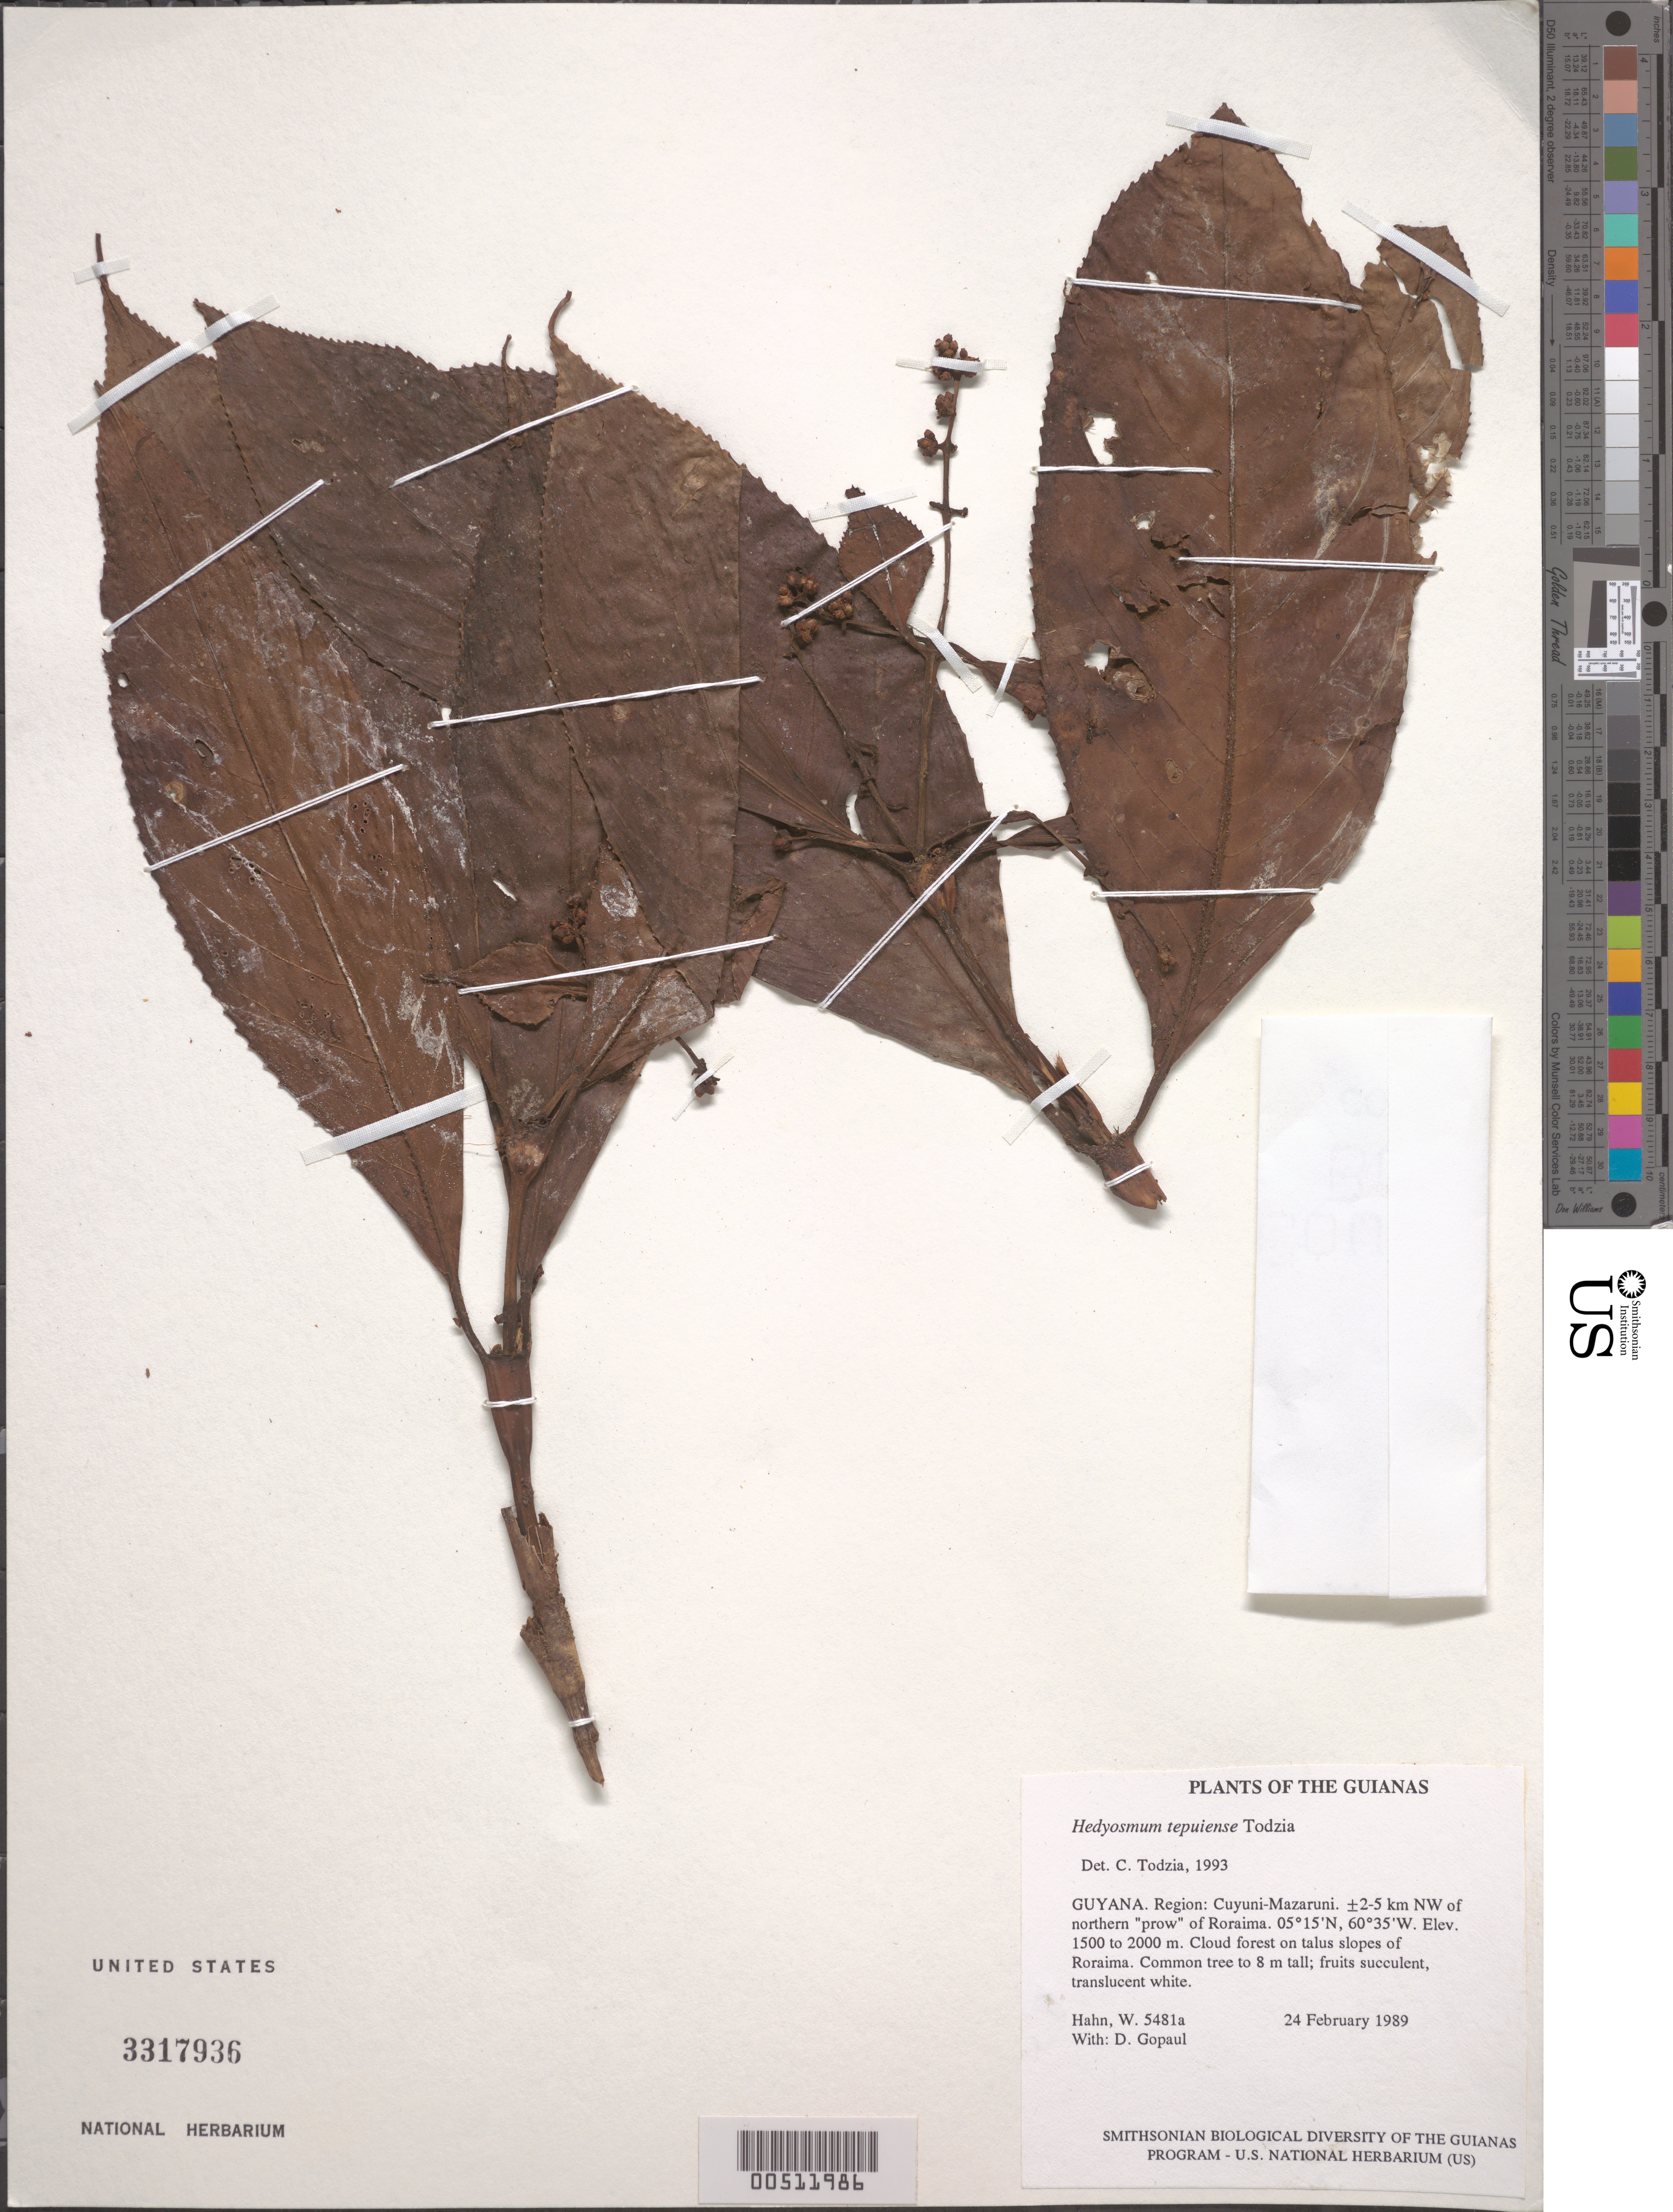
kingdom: Plantae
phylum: Tracheophyta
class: Magnoliopsida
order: Chloranthales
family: Chloranthaceae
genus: Hedyosmum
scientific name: Hedyosmum tepuiense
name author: Todzia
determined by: Todzia, C. A., (TEX), University of Texas Austin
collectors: W. Hahn & D. Gopaul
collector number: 5481 a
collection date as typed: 24 February 1989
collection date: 1989-02-24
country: Guyana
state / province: Cuyuni-Mazaruni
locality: ±2-5 km NW of northern "prow" of Roraima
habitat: Cloud forest on talus slopes of Roraima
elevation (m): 1500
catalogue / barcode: US 3317936